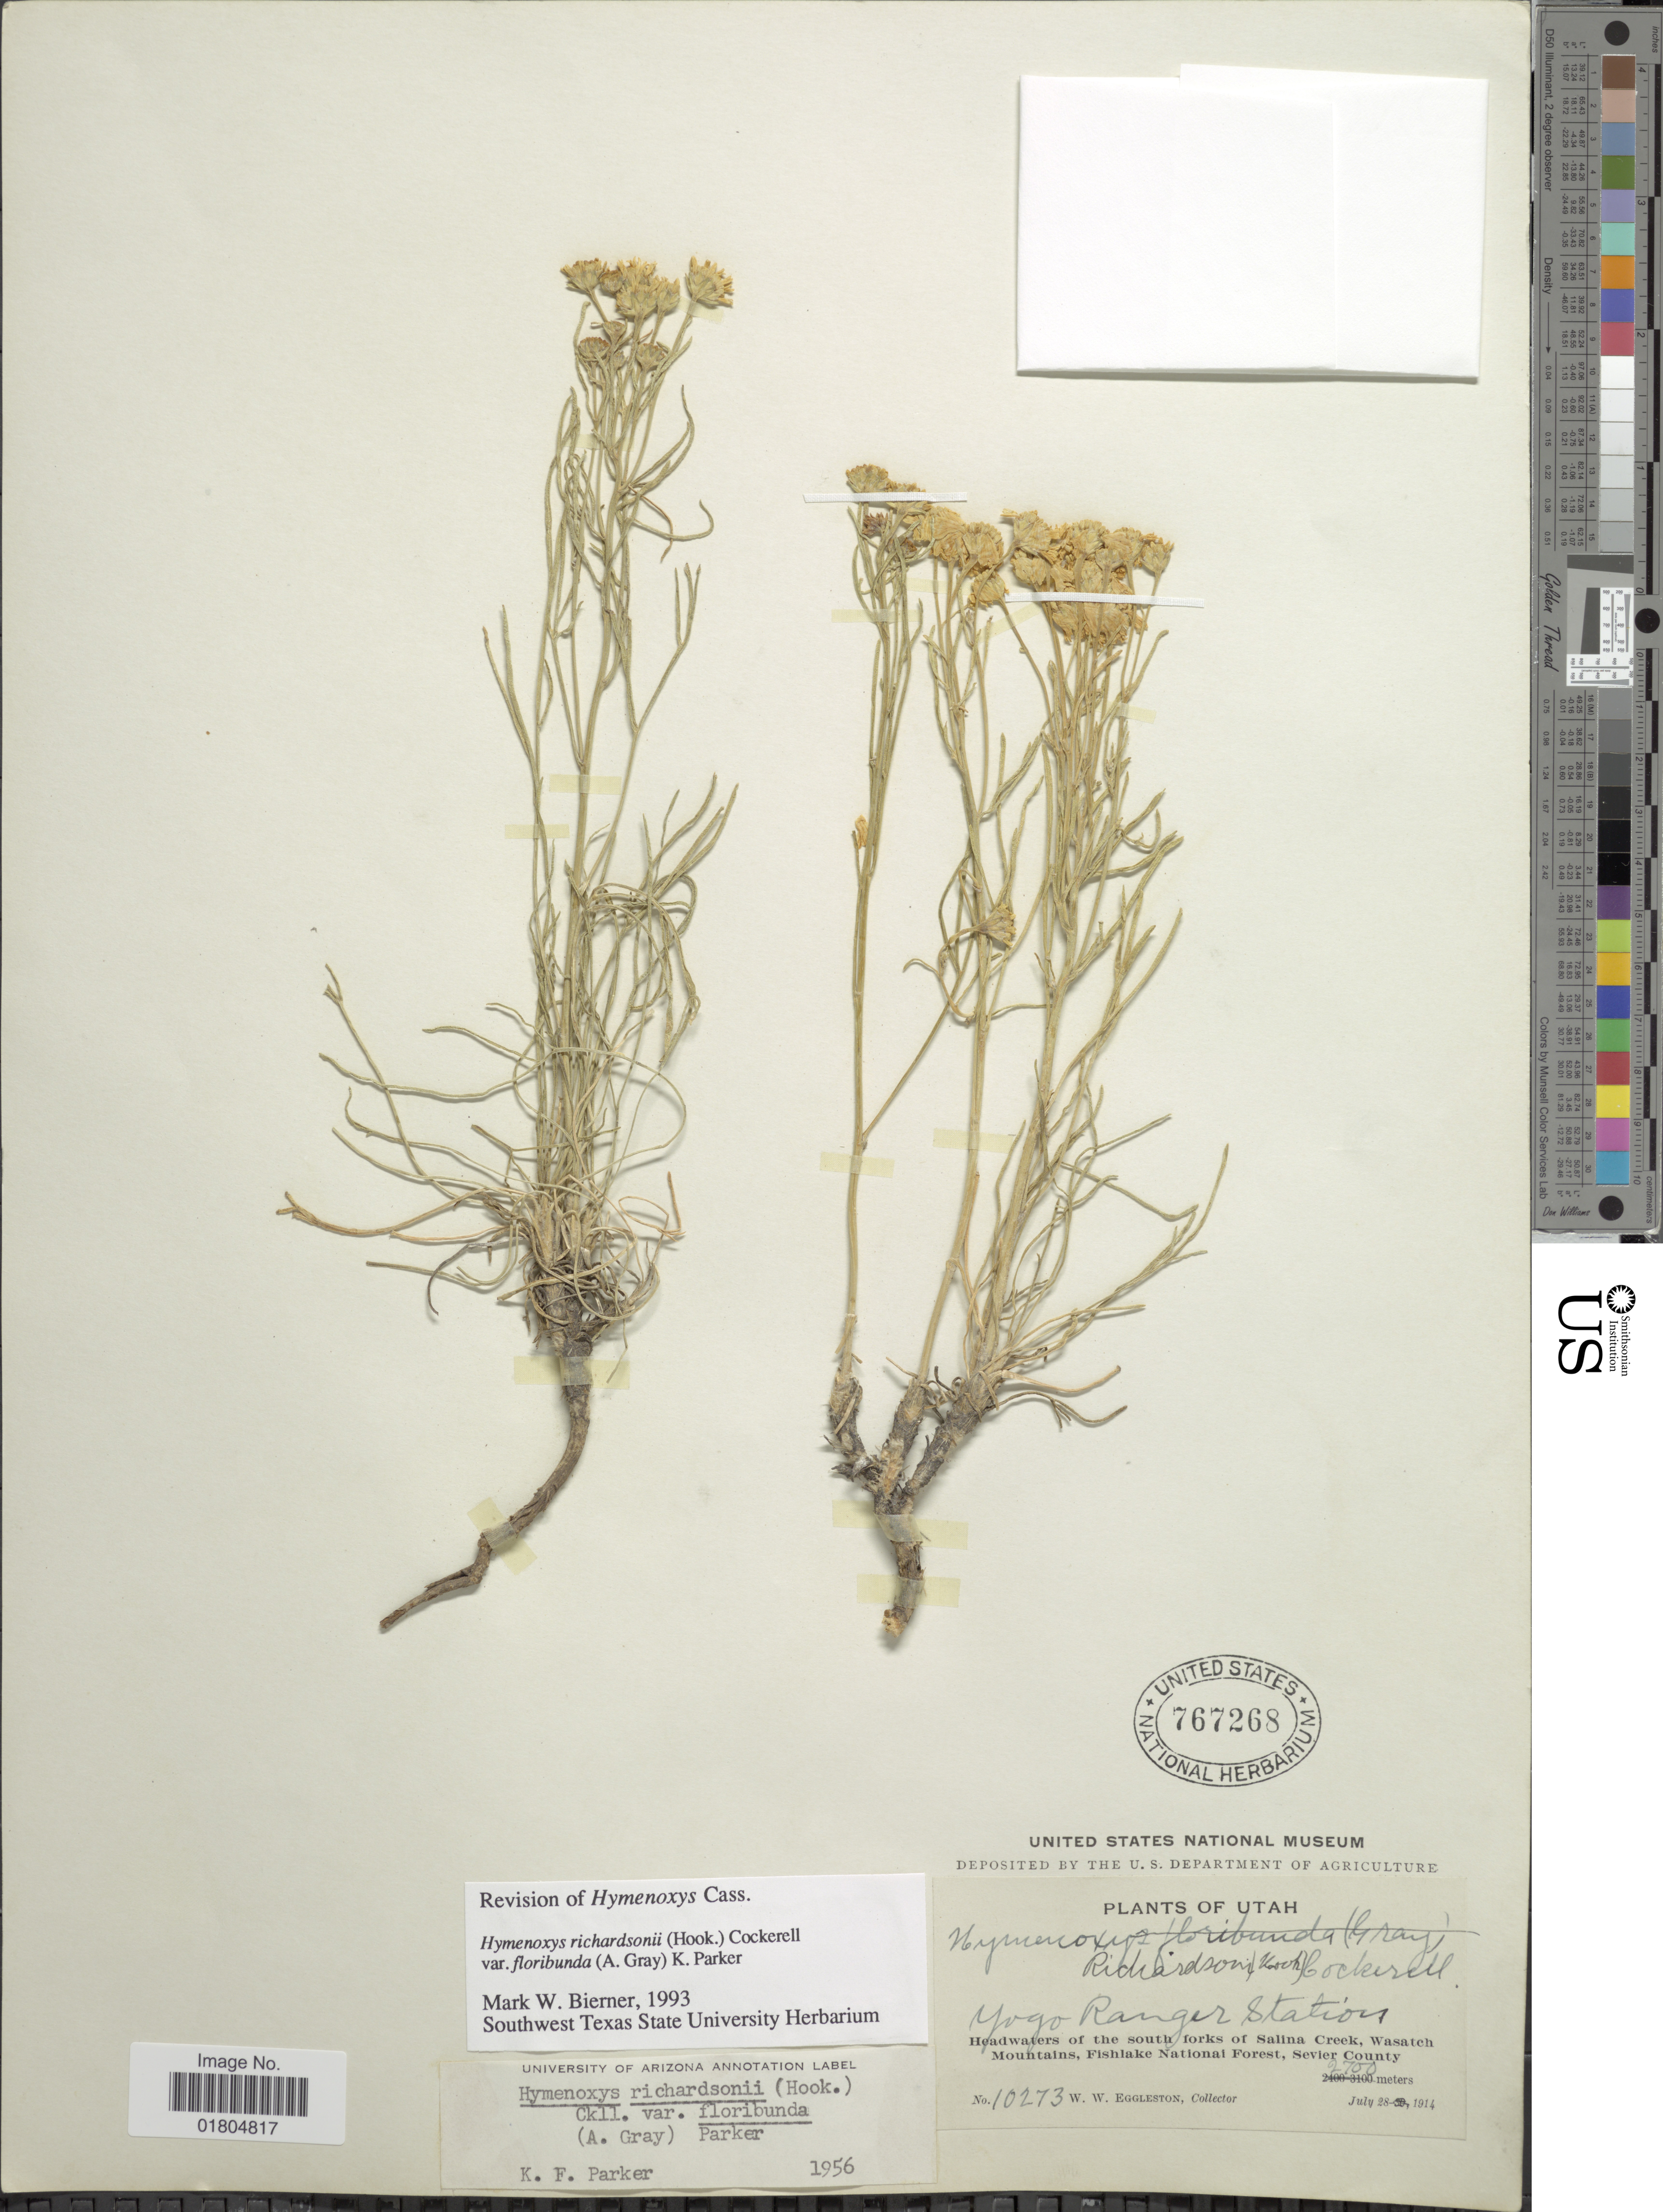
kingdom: Plantae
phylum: Tracheophyta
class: Magnoliopsida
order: Asterales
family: Asteraceae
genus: Hymenoxys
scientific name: Hymenoxys richardsonii var. floribunda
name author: (A. Gray) K.F. Parker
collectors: W. W. Eggleston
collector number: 10273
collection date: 1914-07-28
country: United States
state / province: Utah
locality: Yogo Ranger Station. Headwaters of the south forks of Salina Creek, Wasatch Mountains, Fishlake National Forest, Sevier County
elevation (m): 2700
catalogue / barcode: US 767268